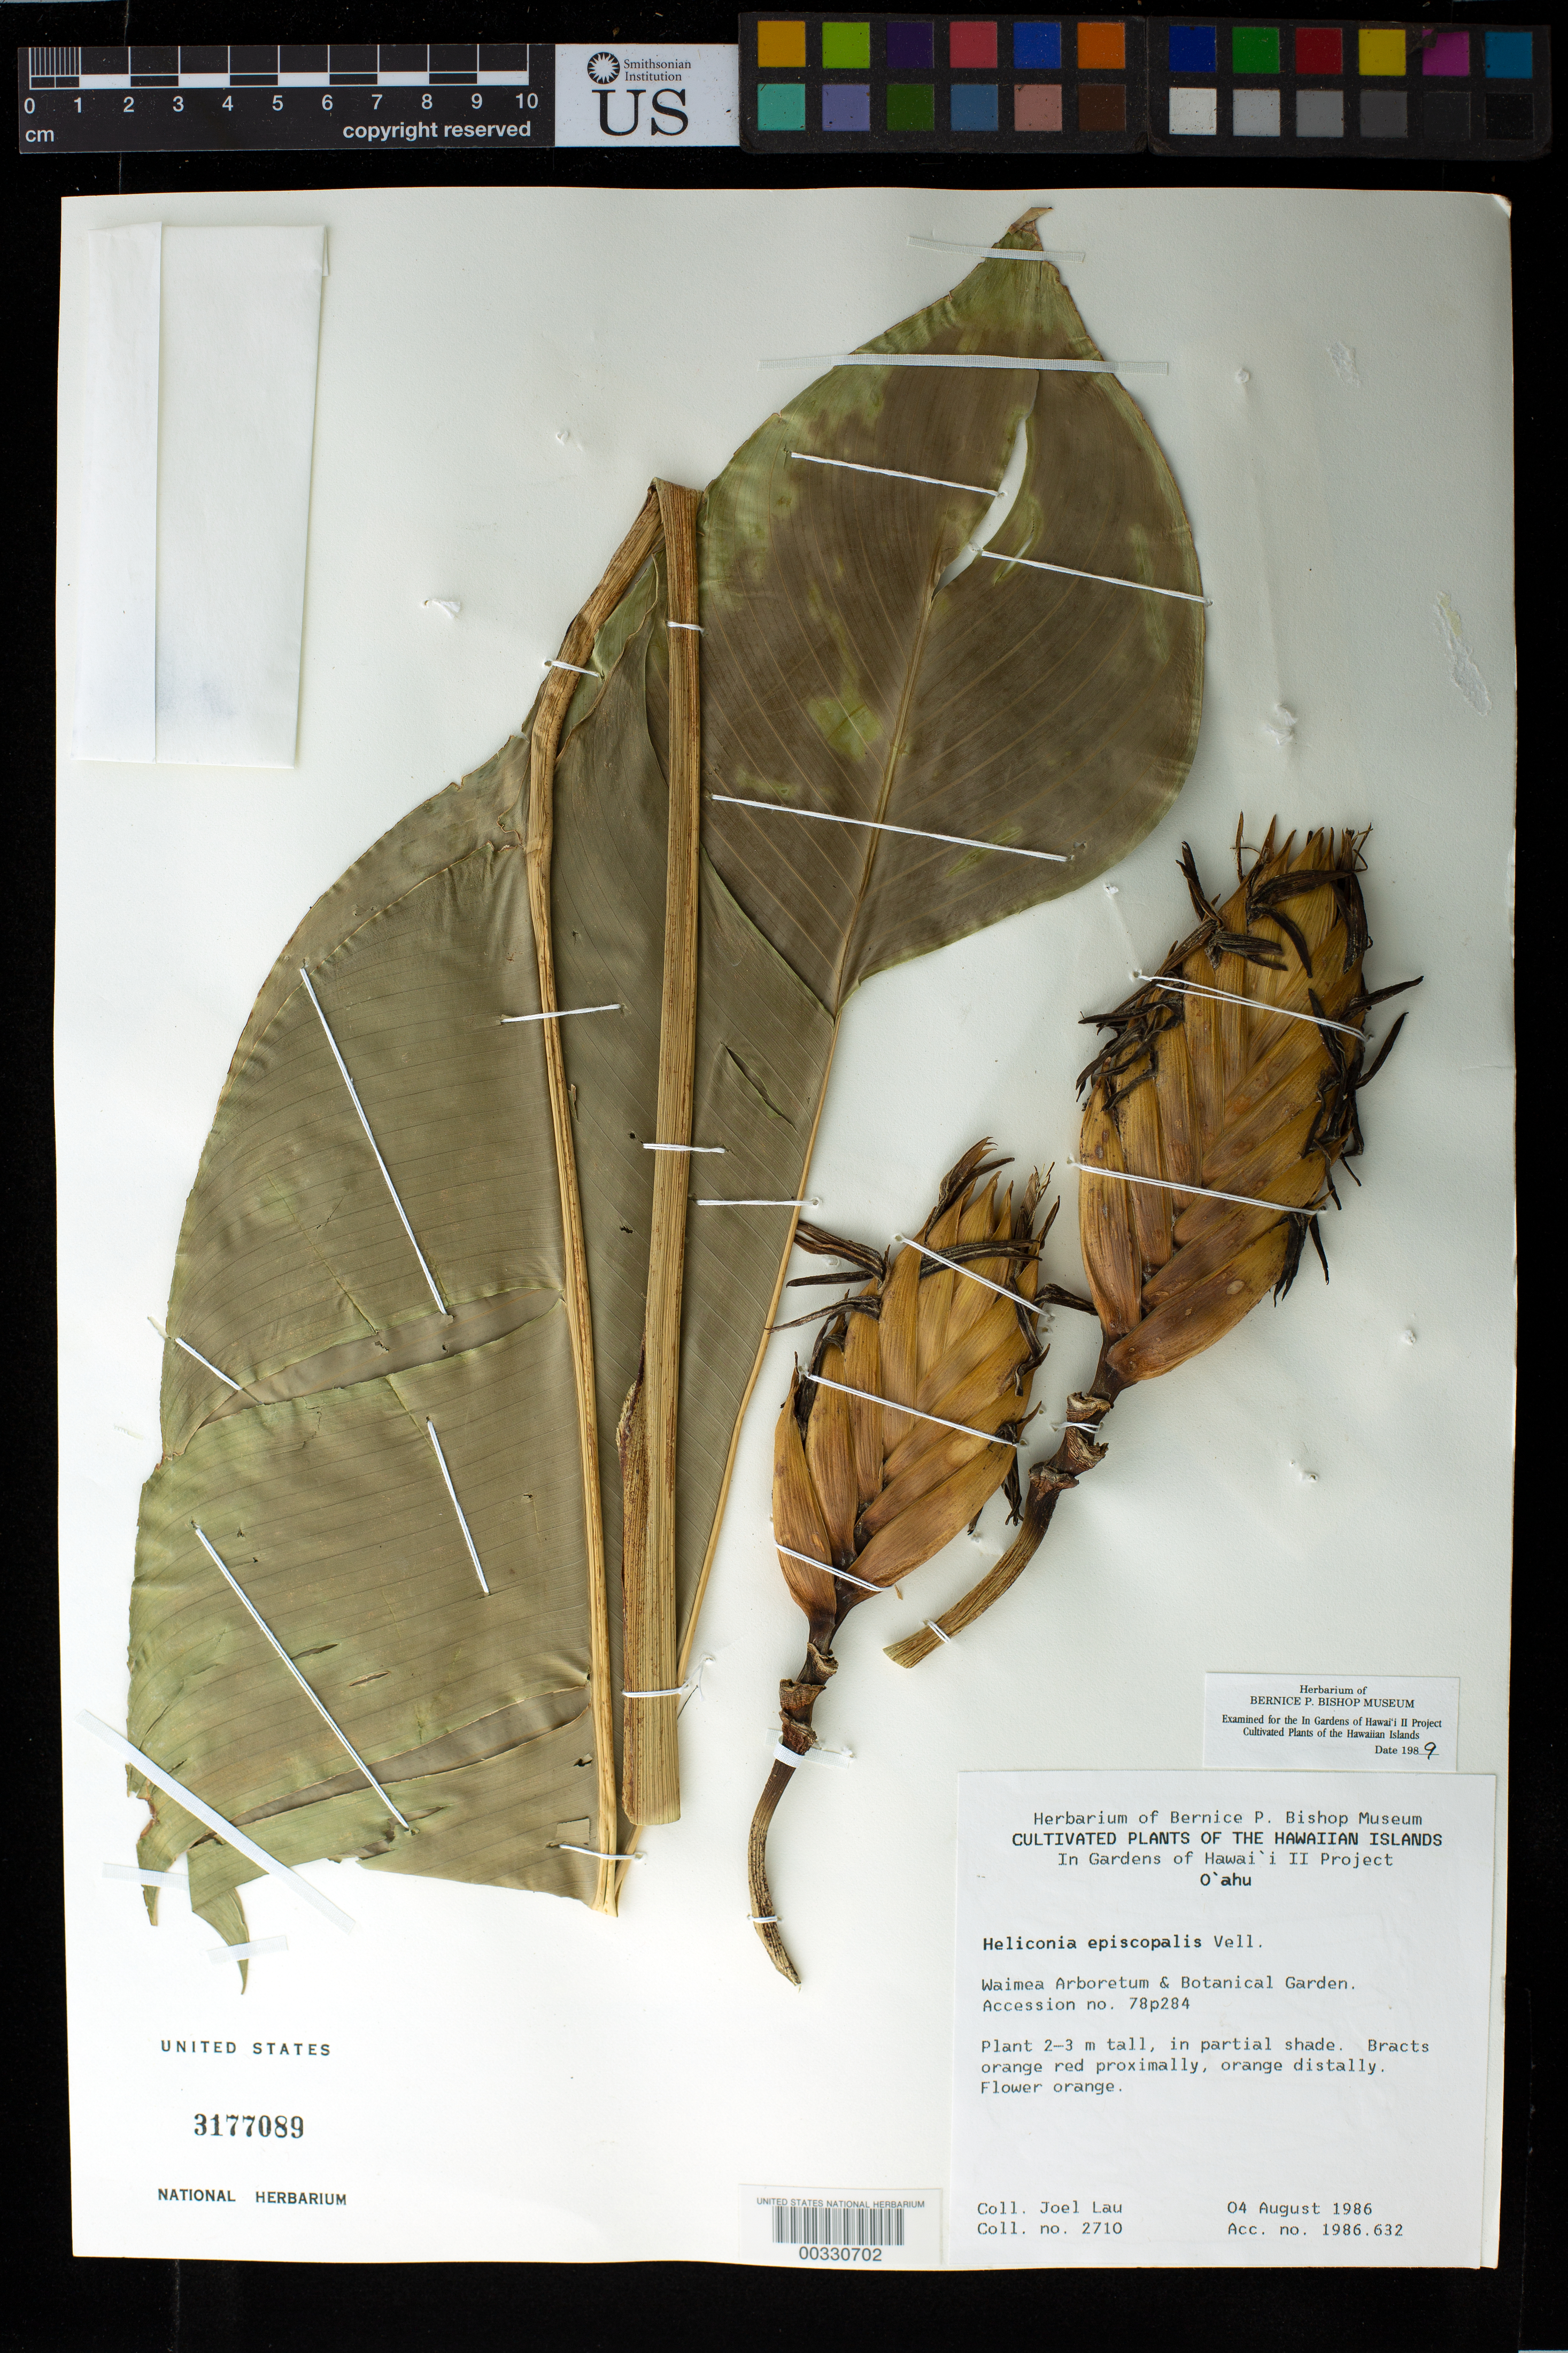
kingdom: Plantae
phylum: Tracheophyta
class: Liliopsida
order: Zingiberales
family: Heliconiaceae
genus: Heliconia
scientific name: Heliconia episcopalis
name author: Vell.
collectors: J. Lau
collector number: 2710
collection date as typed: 04 Aug 1986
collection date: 1986-08-04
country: United States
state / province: Florida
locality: Southern Florida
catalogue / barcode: US 3177089